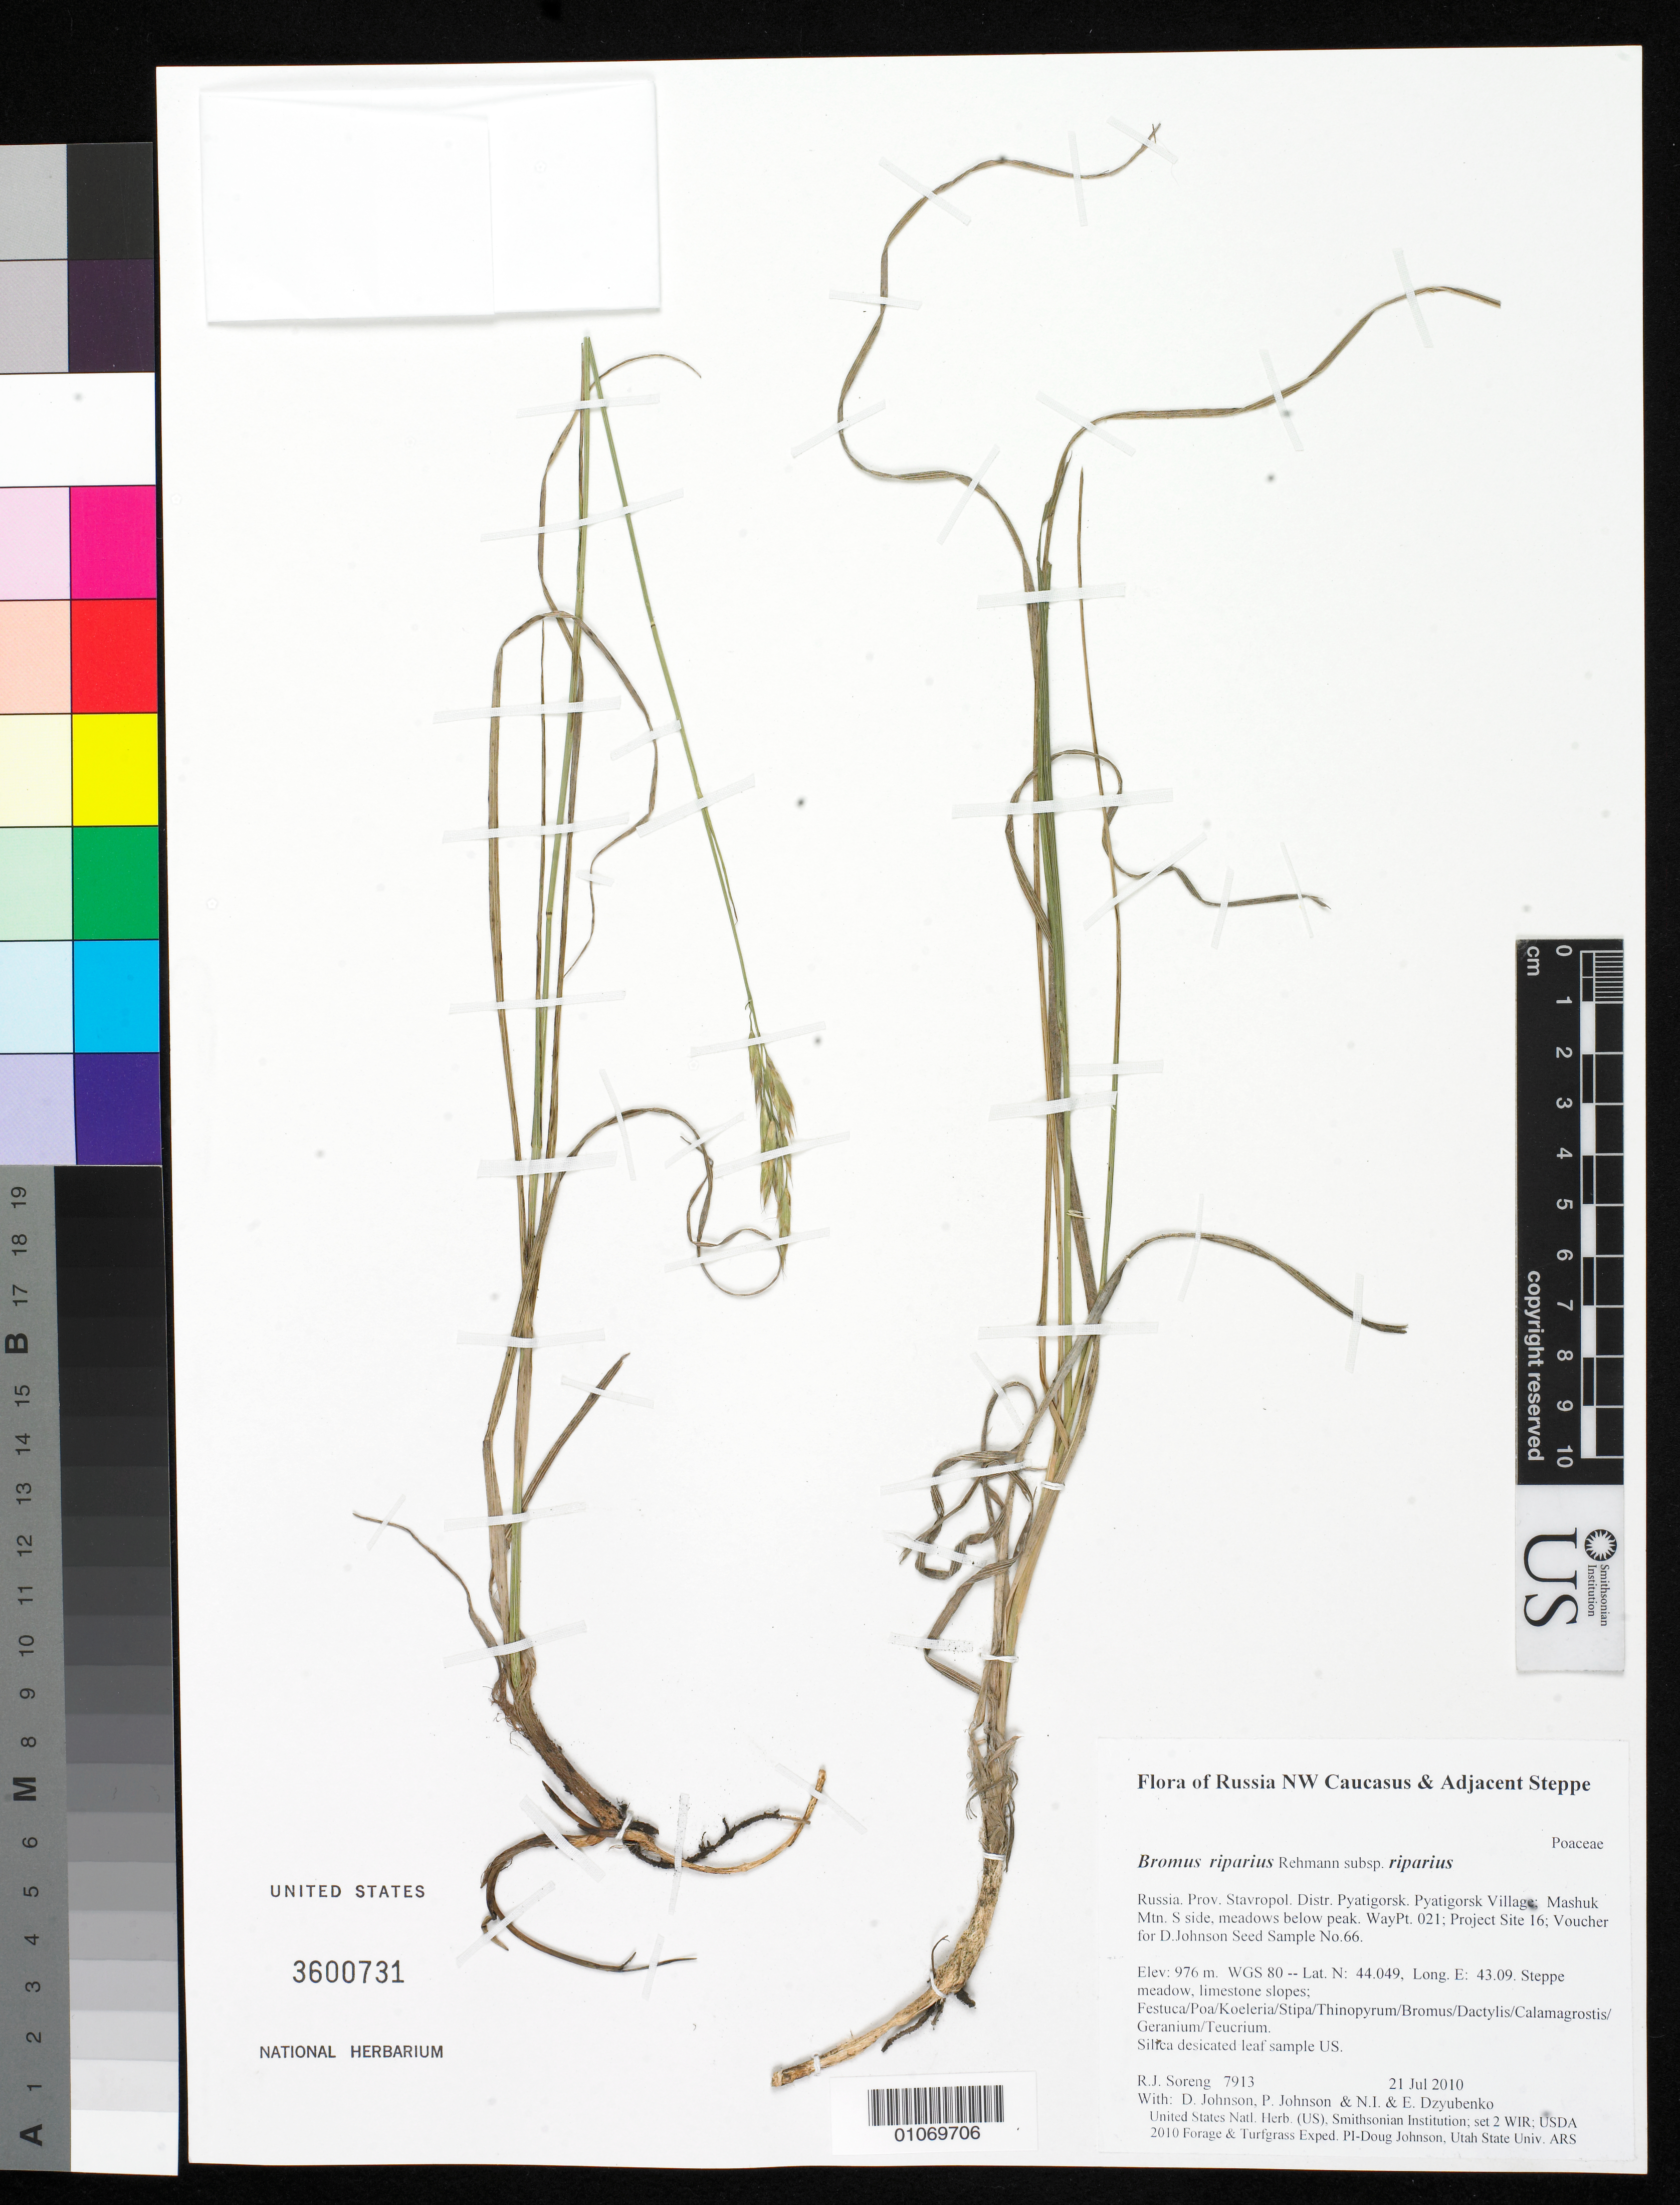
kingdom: Plantae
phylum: Tracheophyta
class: Liliopsida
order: Poales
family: Poaceae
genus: Bromus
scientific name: Bromus riparius subsp. riparius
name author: Rehmann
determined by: Soreng, Robert J., Research Associate (BOT), Smithsonian Institution - National Museum of Natural History (UNITED STATES)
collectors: R. J. Soreng, D. Johnson, P. Johnson, N. Dzyubenko & E. Dzyubenko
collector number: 7913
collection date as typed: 21 Jul 2010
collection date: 2010-07-21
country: Russian Federation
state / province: Stavropol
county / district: Pyatigorsk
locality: Pyatigorsk Village; Mashuk Mtn. S side, meadows below peak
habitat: Steppe meadow, limestone slopes; Festuca/Poa/Koeleria/Stipa/Thinopyrum/Bromus/Dactylis/Calamagrostis/Geranium/Teucrium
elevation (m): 976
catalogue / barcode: US 3600731